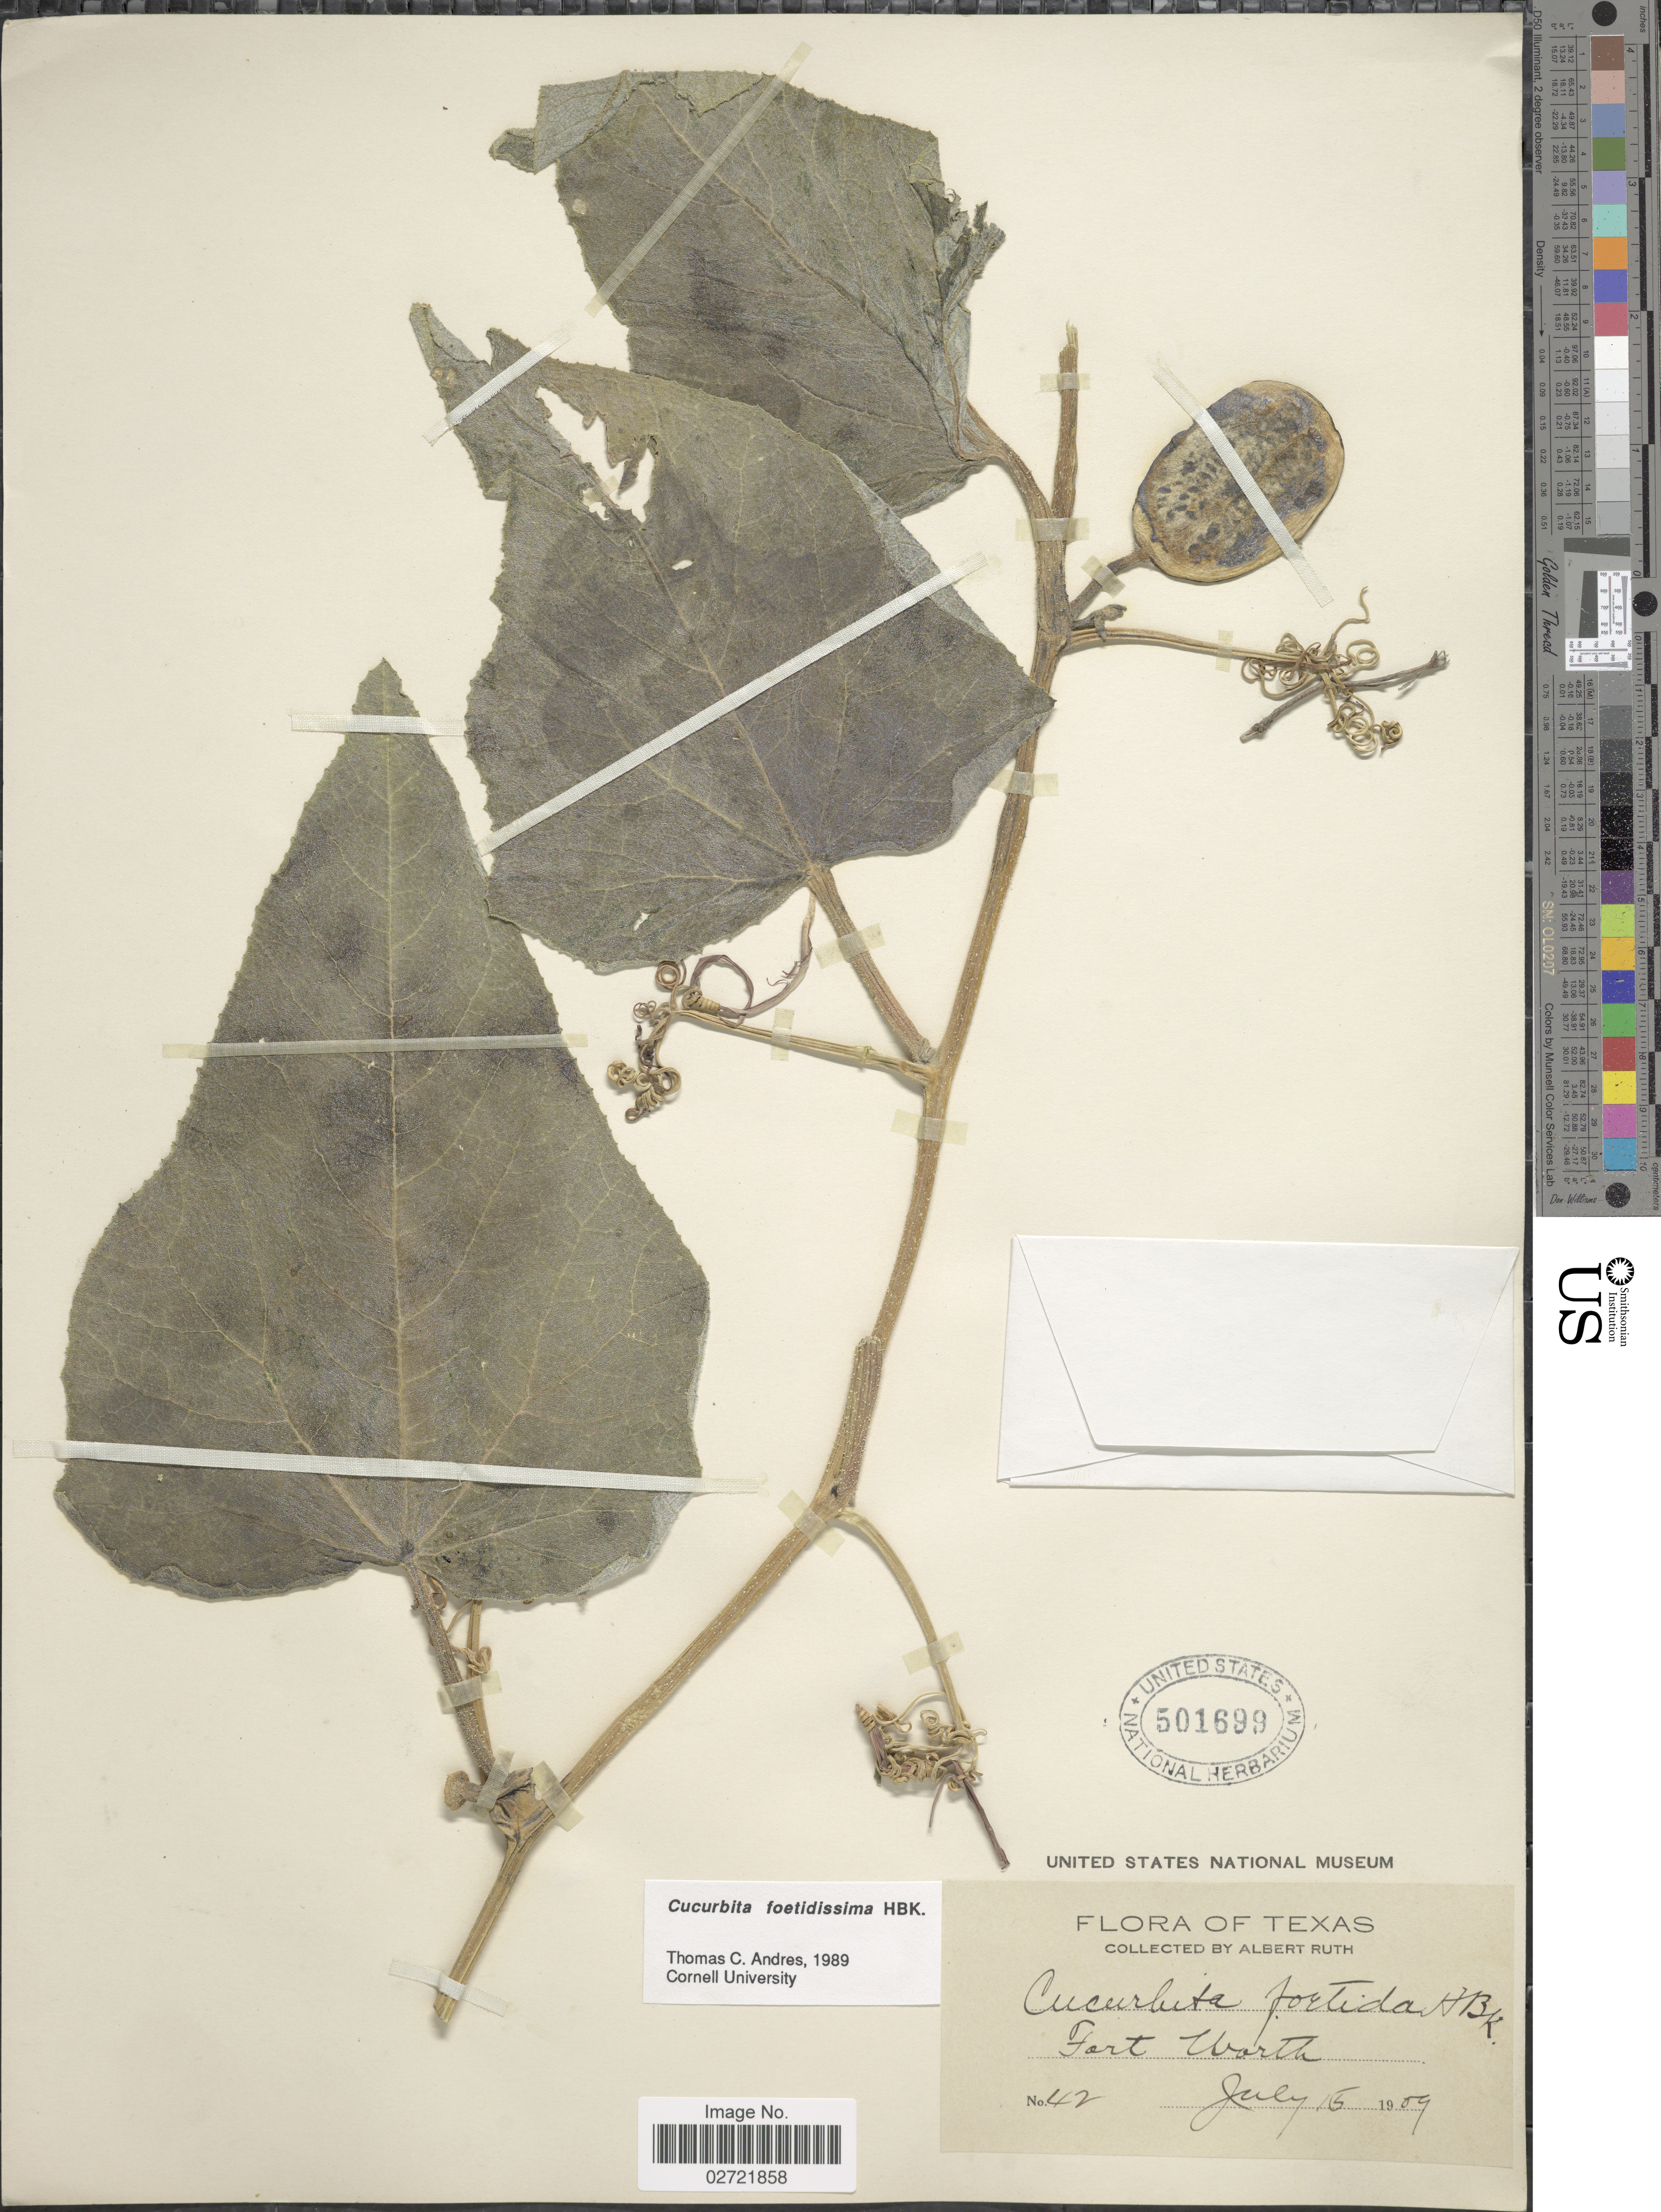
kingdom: Plantae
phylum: Tracheophyta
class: Magnoliopsida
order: Cucurbitales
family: Cucurbitaceae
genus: Cucurbita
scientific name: Cucurbita foetidissima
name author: Kunth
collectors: A. Ruth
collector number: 42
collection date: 1909-06-15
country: United States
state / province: Texas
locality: Fort Worth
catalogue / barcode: US 501699